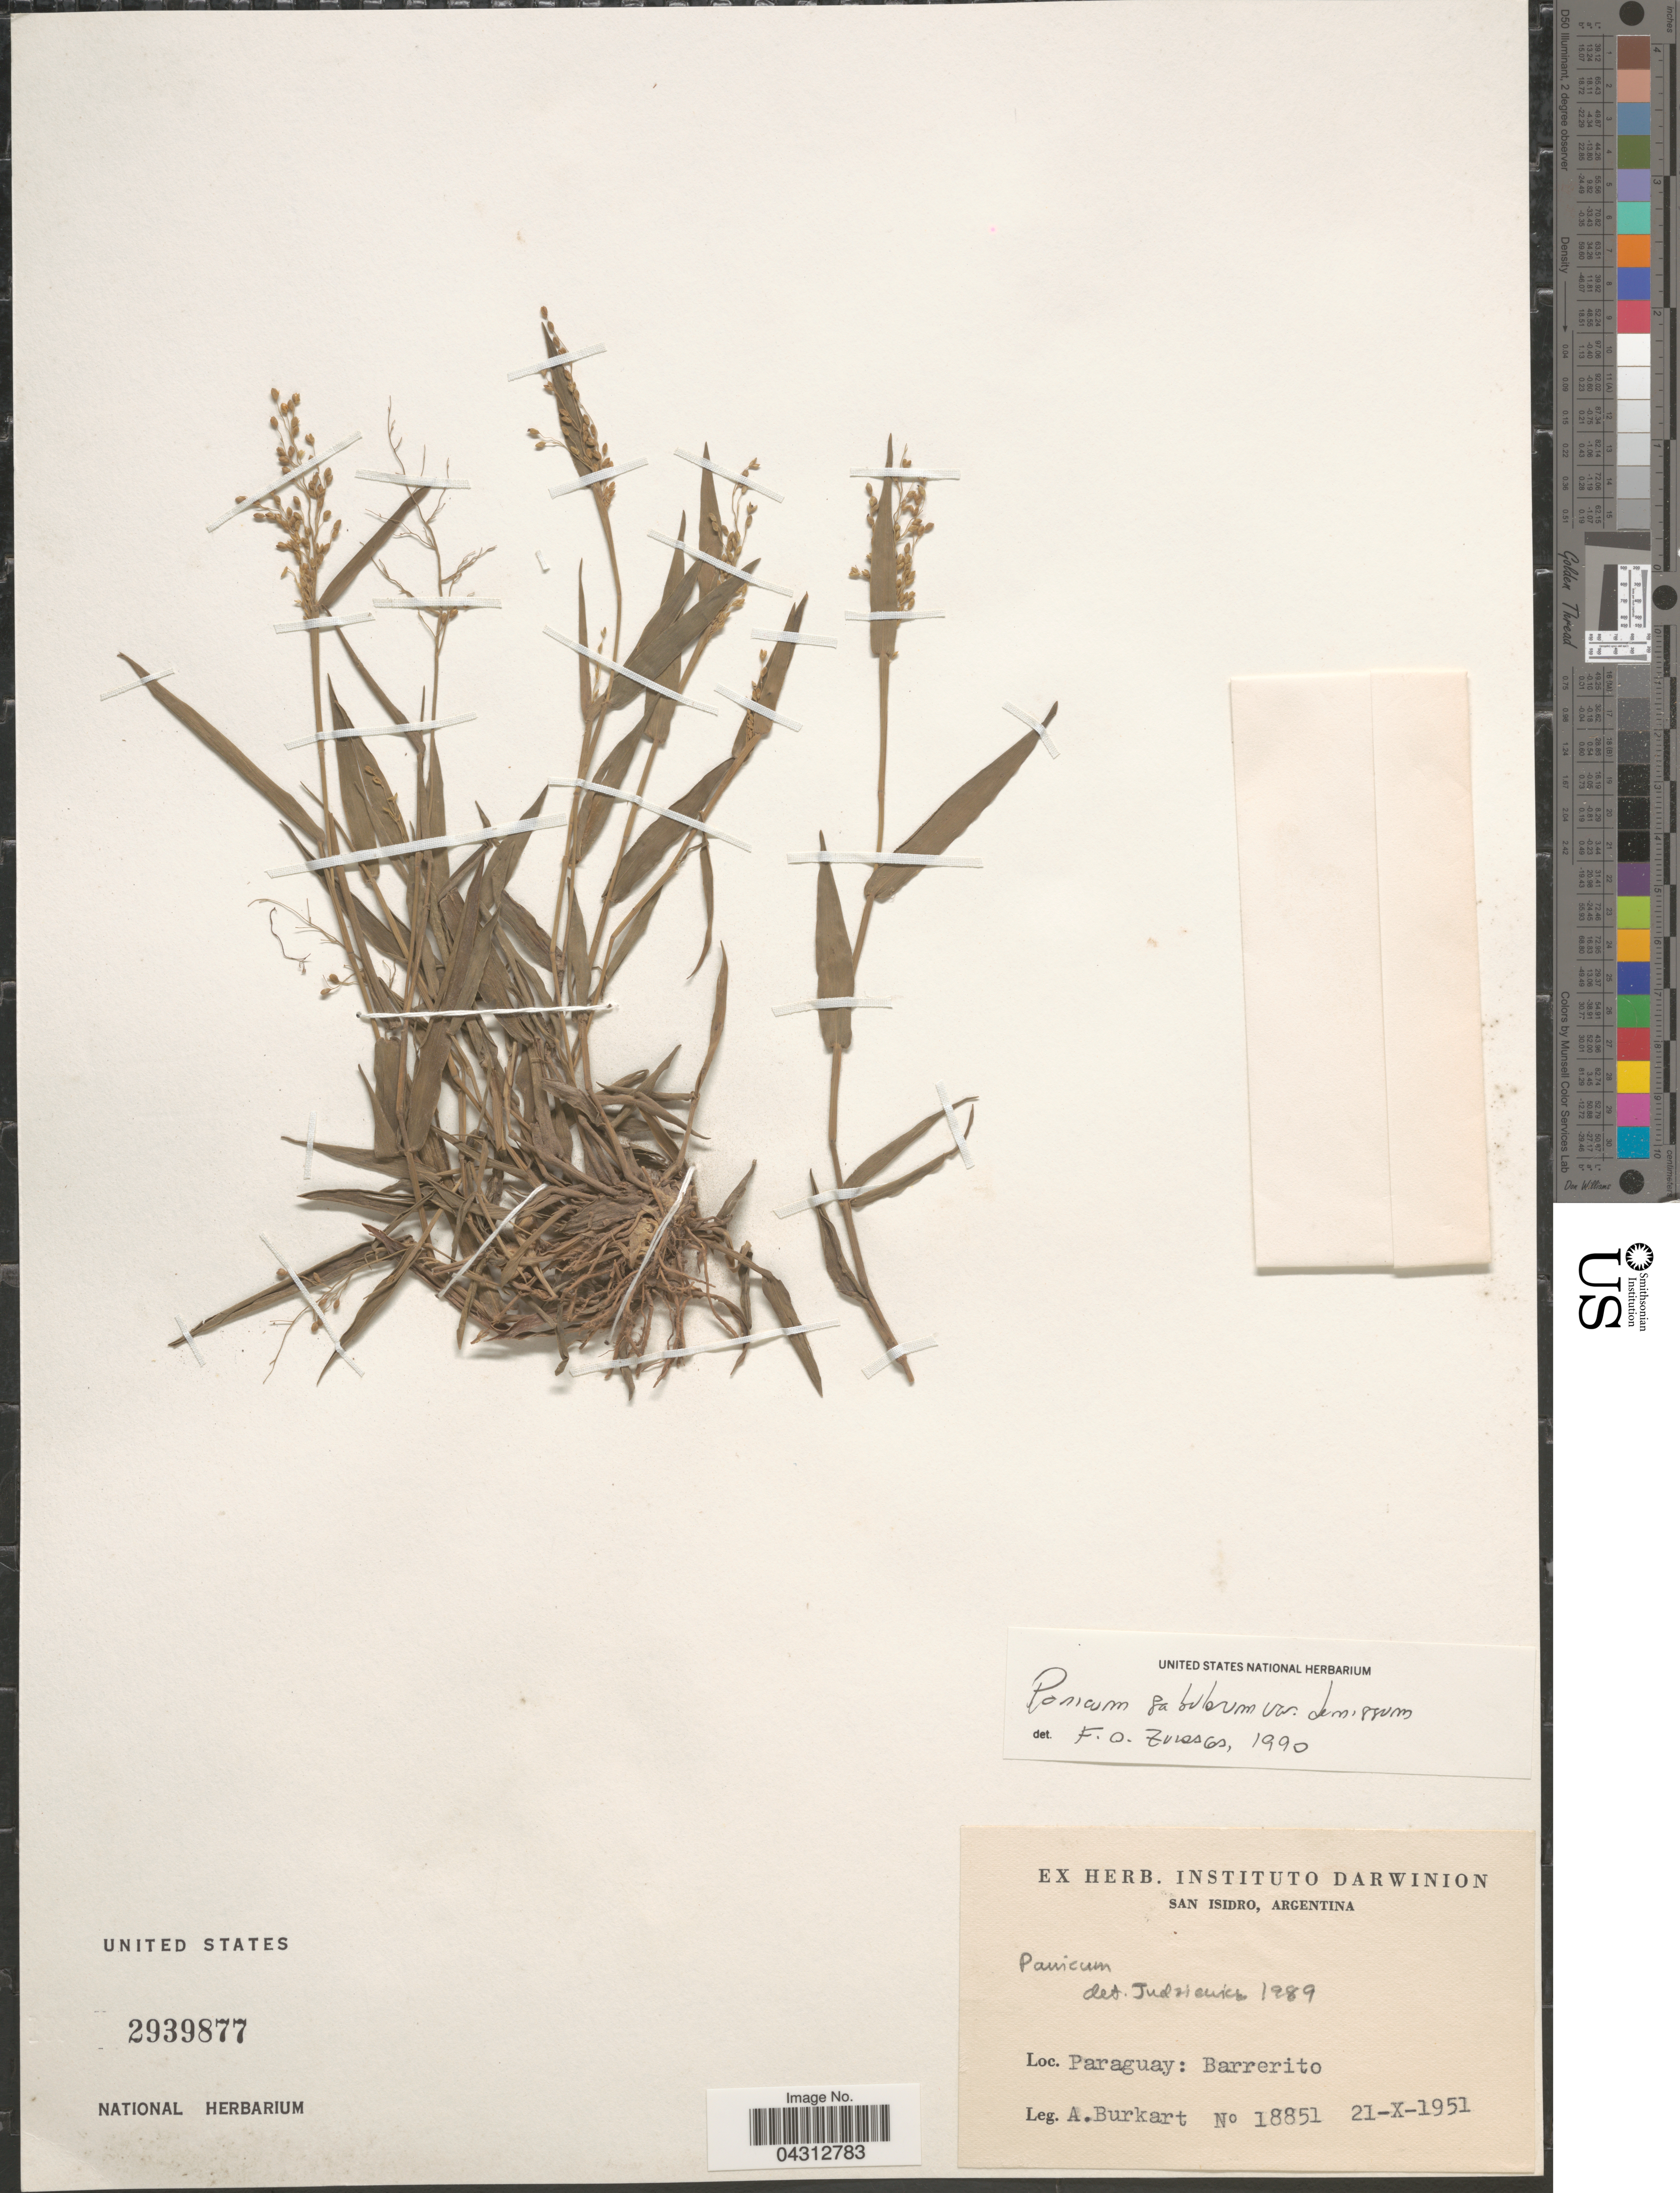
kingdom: Plantae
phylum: Tracheophyta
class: Liliopsida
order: Poales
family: Poaceae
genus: Dichanthelium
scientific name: Dichanthelium sabulorum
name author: (Lam.) Gould & C.A. Clark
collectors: A. E. Burkart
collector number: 18851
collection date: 1951-10-21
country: Paraguay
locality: Barrerito.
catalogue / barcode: US 2939877